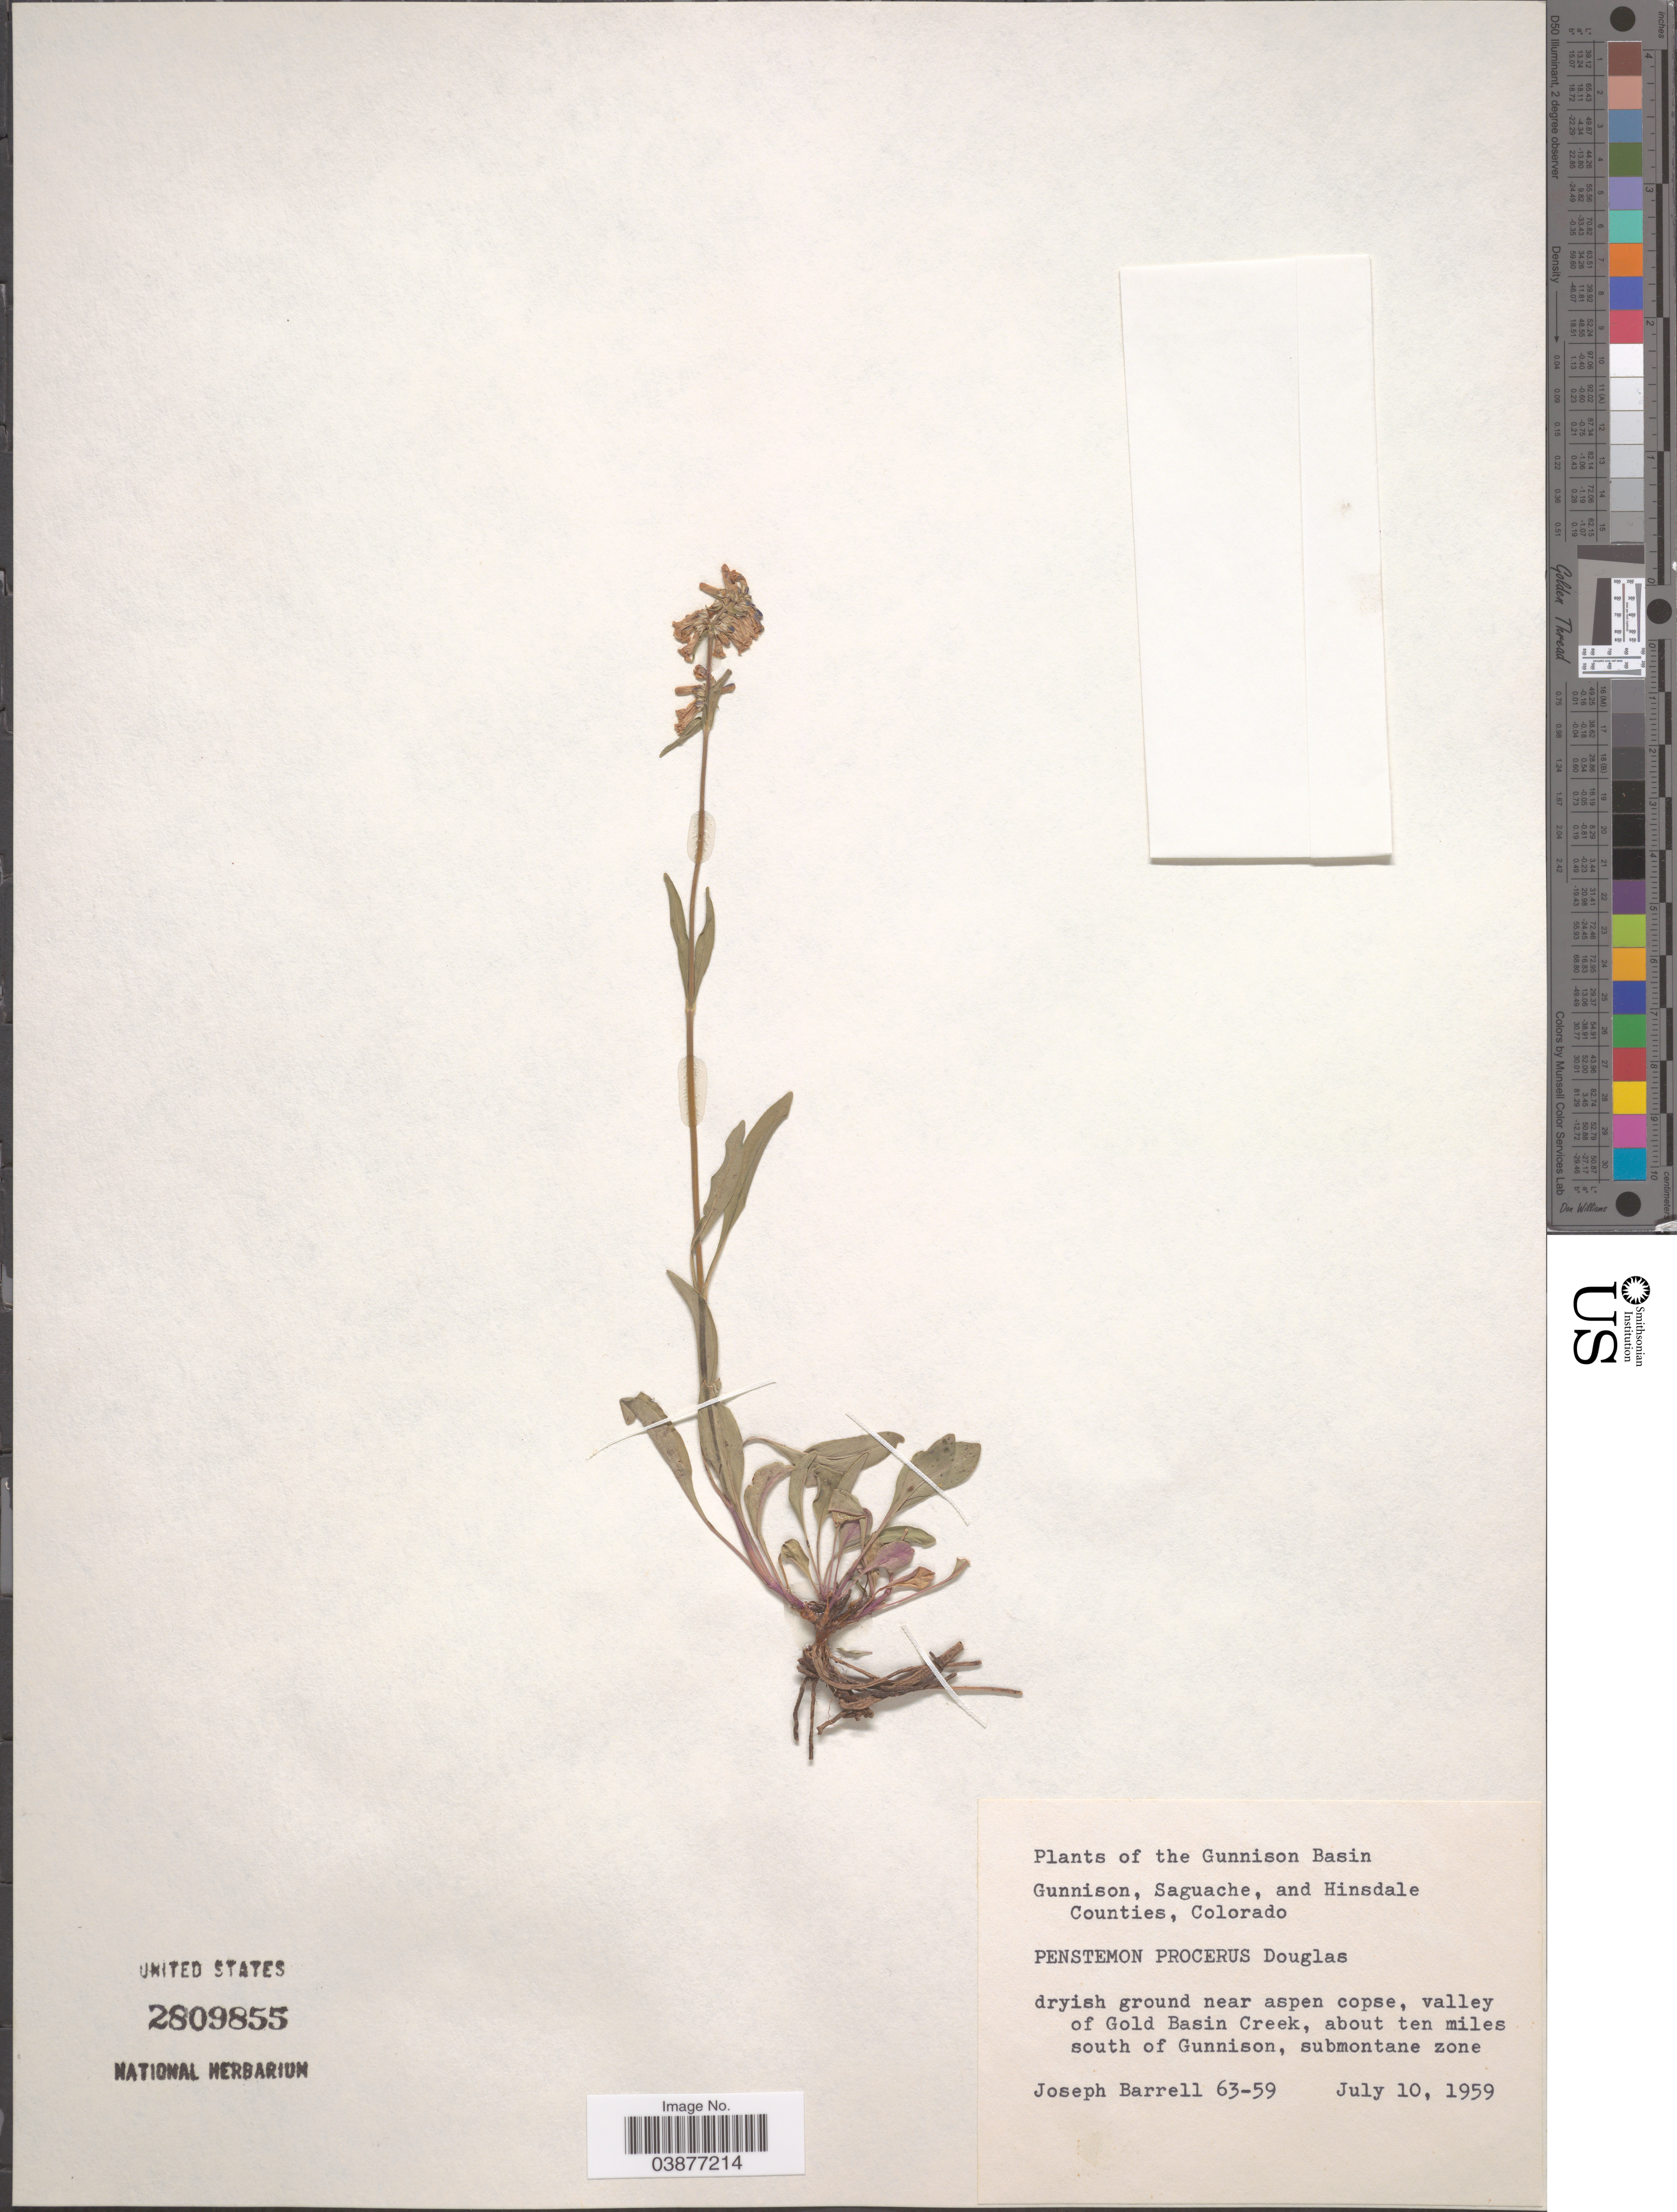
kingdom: Plantae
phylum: Tracheophyta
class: Magnoliopsida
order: Lamiales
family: Plantaginaceae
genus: Penstemon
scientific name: Penstemon procerus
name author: Douglas ex Graham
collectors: J. Barrell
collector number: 63-59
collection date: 1959-07-10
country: United States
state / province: Colorado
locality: The Gunnison Basin. Valley of Gold Basin Creek, about ten miles south of Gunnison, submontane zone.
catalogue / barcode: US 2809855